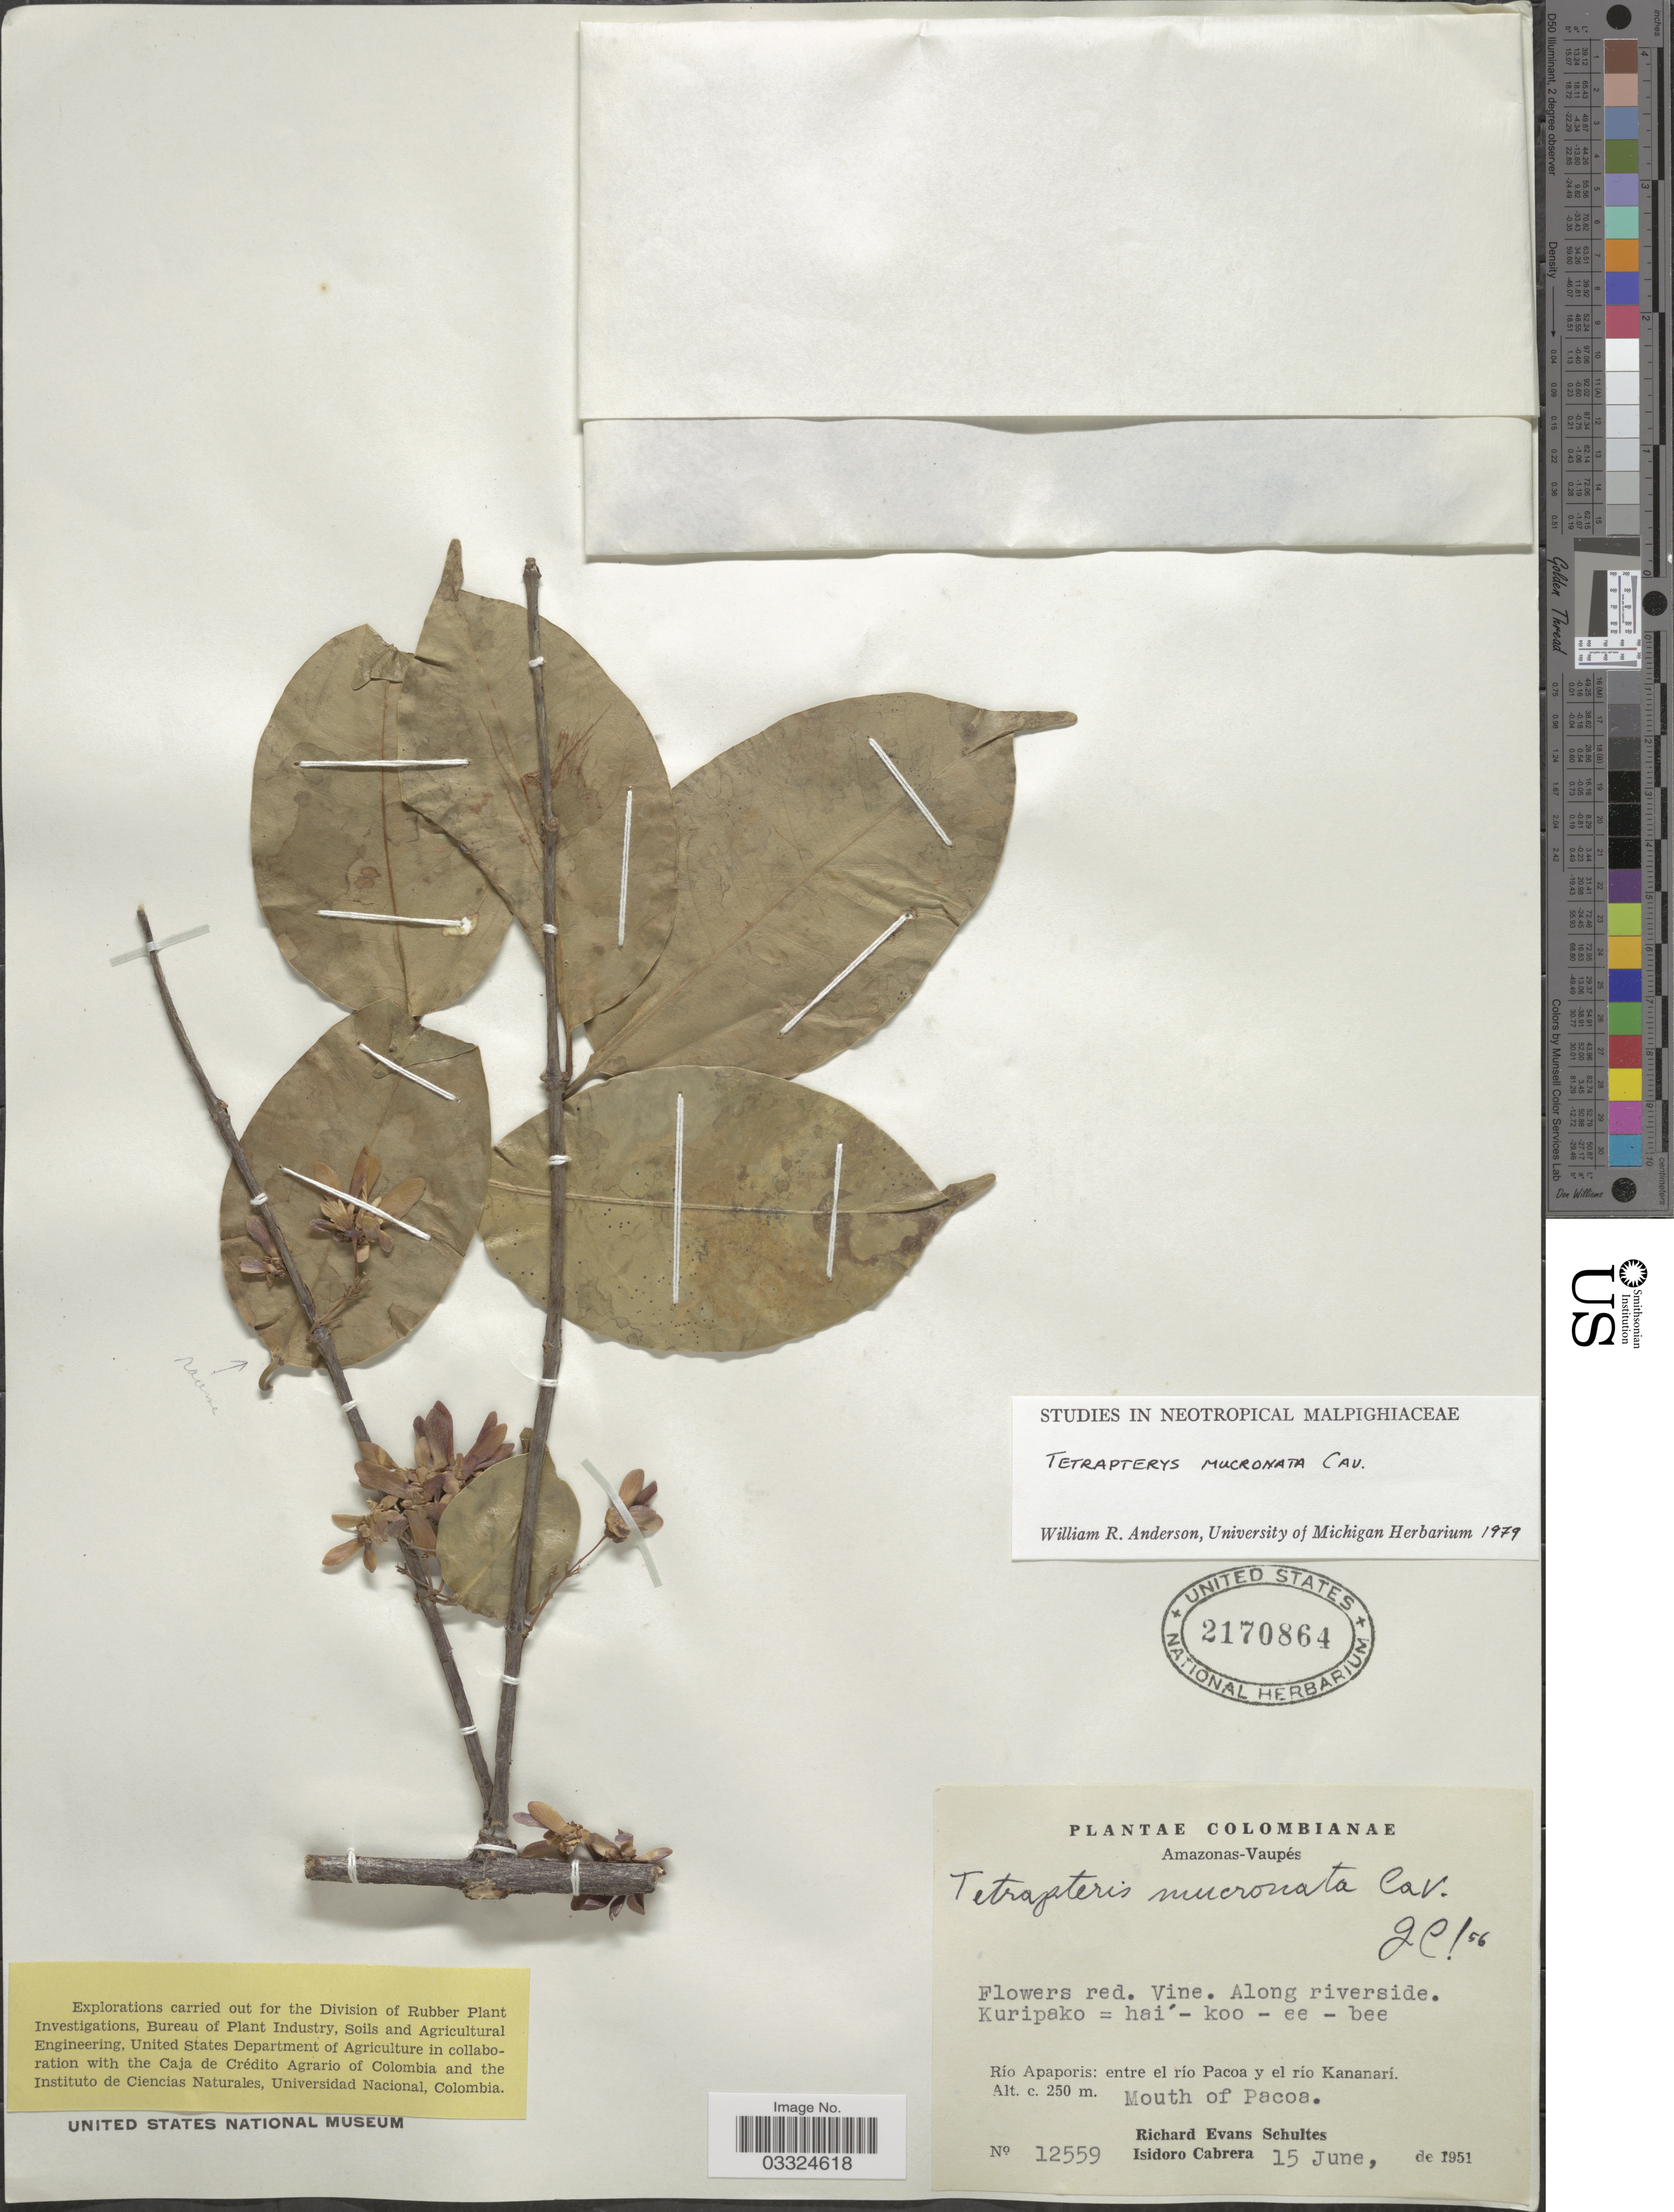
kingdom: Plantae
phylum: Tracheophyta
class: Magnoliopsida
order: Malpighiales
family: Malpighiaceae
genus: Tetrapterys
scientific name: Tetrapterys mucronata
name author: Cav.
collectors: R. E. Schultes & I. Cabrera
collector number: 12559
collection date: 1951-06-15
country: Colombia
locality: Amazonas-Vaupés. Río Apaporis: entre el río Pacoa y el río Kananarí. Soratama.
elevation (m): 250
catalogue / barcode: US 2170864